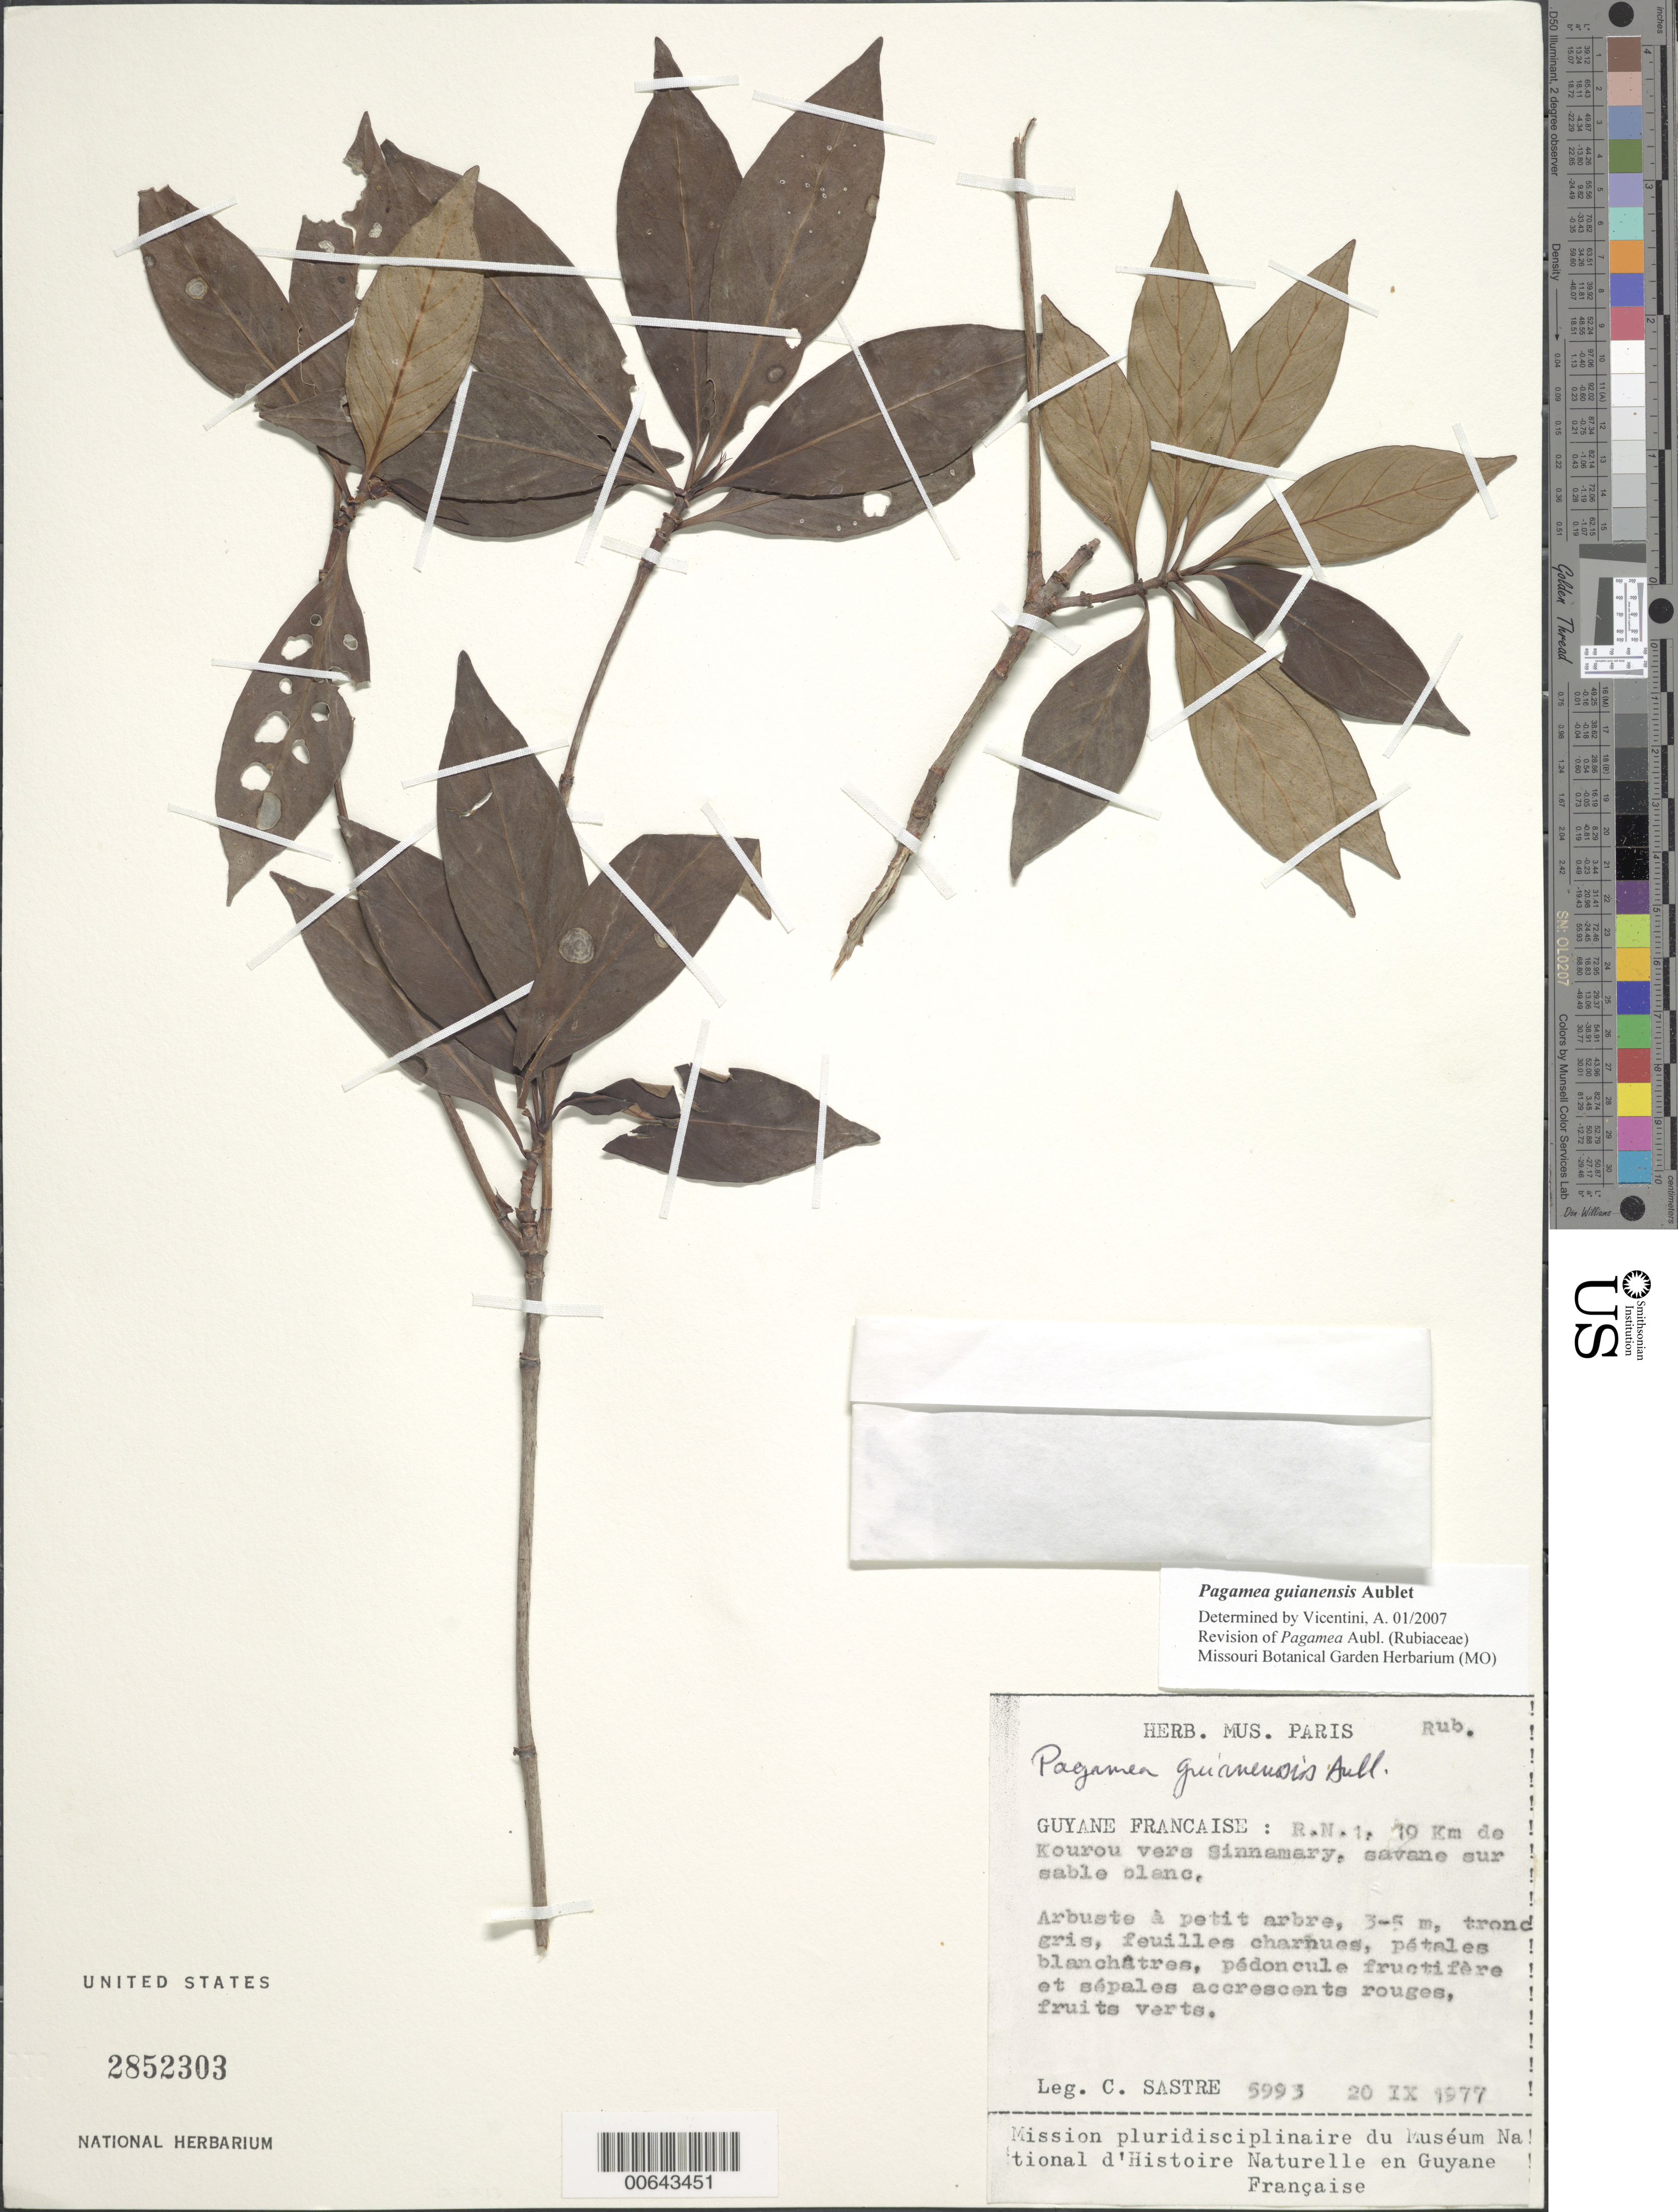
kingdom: Plantae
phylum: Tracheophyta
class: Magnoliopsida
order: Gentianales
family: Rubiaceae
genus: Pagamea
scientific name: Pagamea guianensis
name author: Aubl.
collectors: C. H. L. Sastre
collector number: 5993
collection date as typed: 20-Sep-77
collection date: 1977-09-20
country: French Guiana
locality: Kourou, 10 km towards Sinnamary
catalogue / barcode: US 2852303